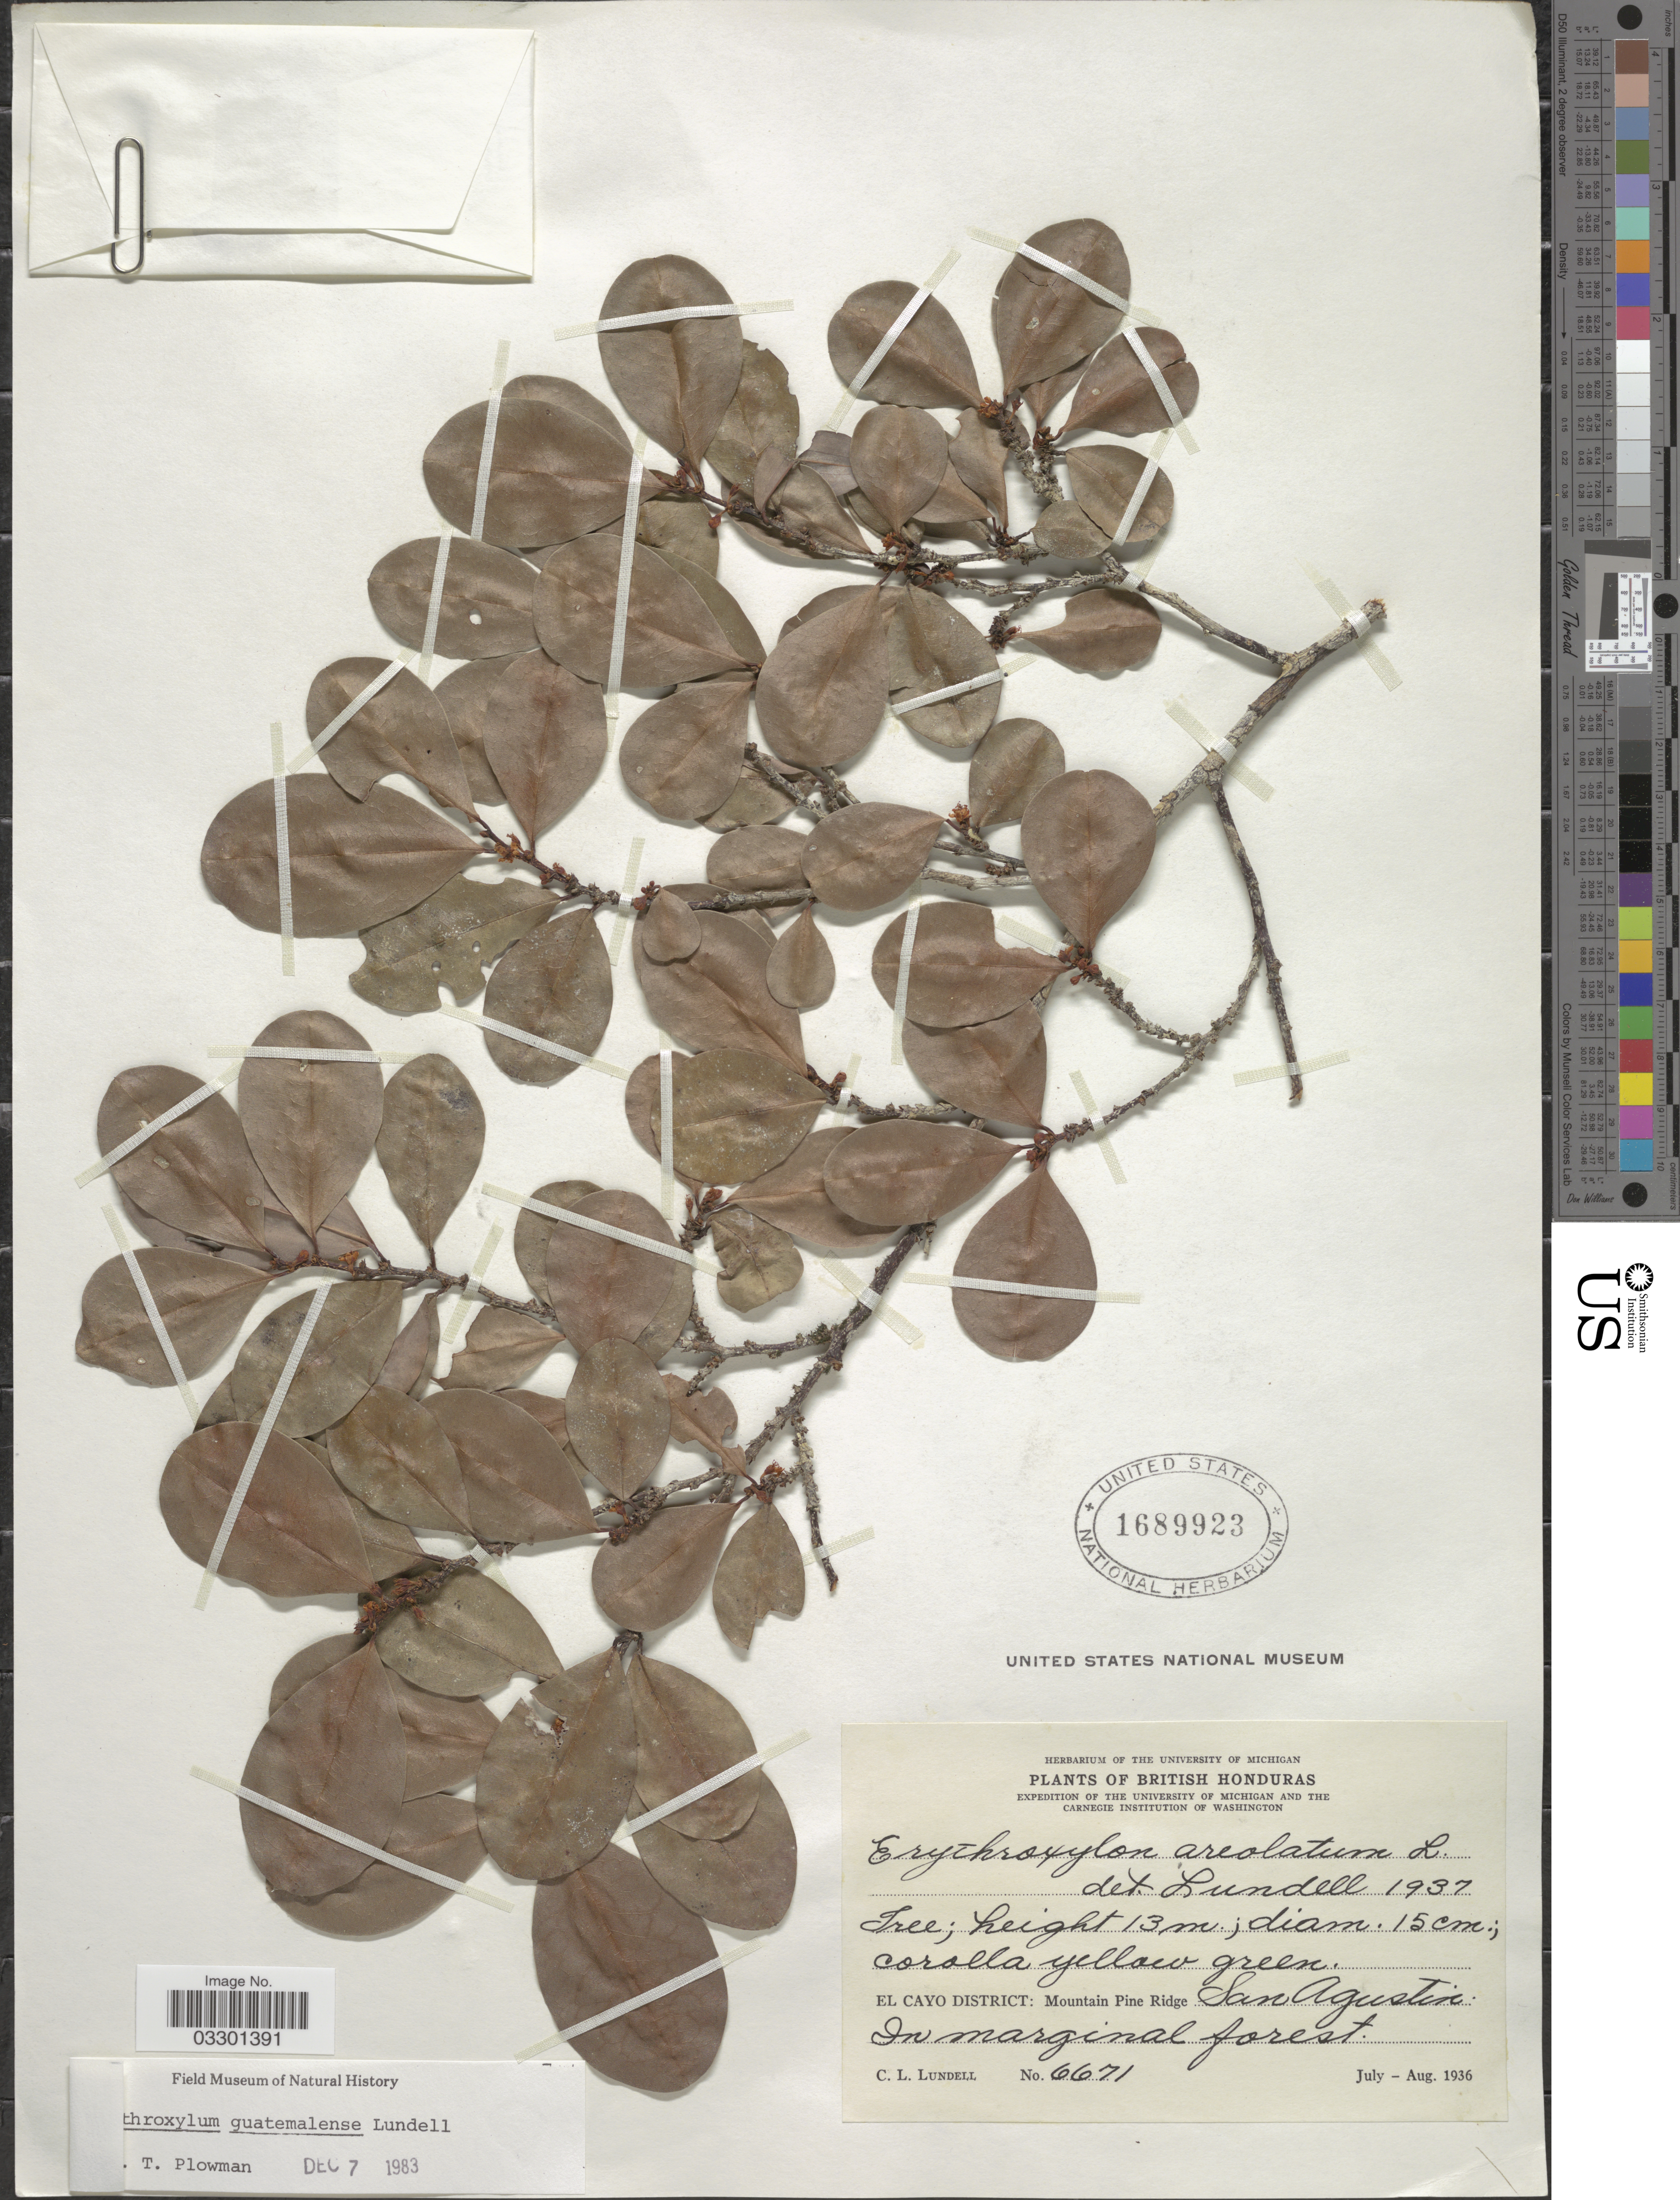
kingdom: Plantae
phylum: Tracheophyta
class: Magnoliopsida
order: Malpighiales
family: Erythroxylaceae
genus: Erythroxylum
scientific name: Erythroxylum guatemalense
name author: Lundell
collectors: C. L. Lundell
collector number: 6671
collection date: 1936-07/1936-08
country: Belize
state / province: Cayo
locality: British Honduras. El Cayo District: Mountain Pine Ridge. San Agustin. In marginal forest.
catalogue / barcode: US 1689923